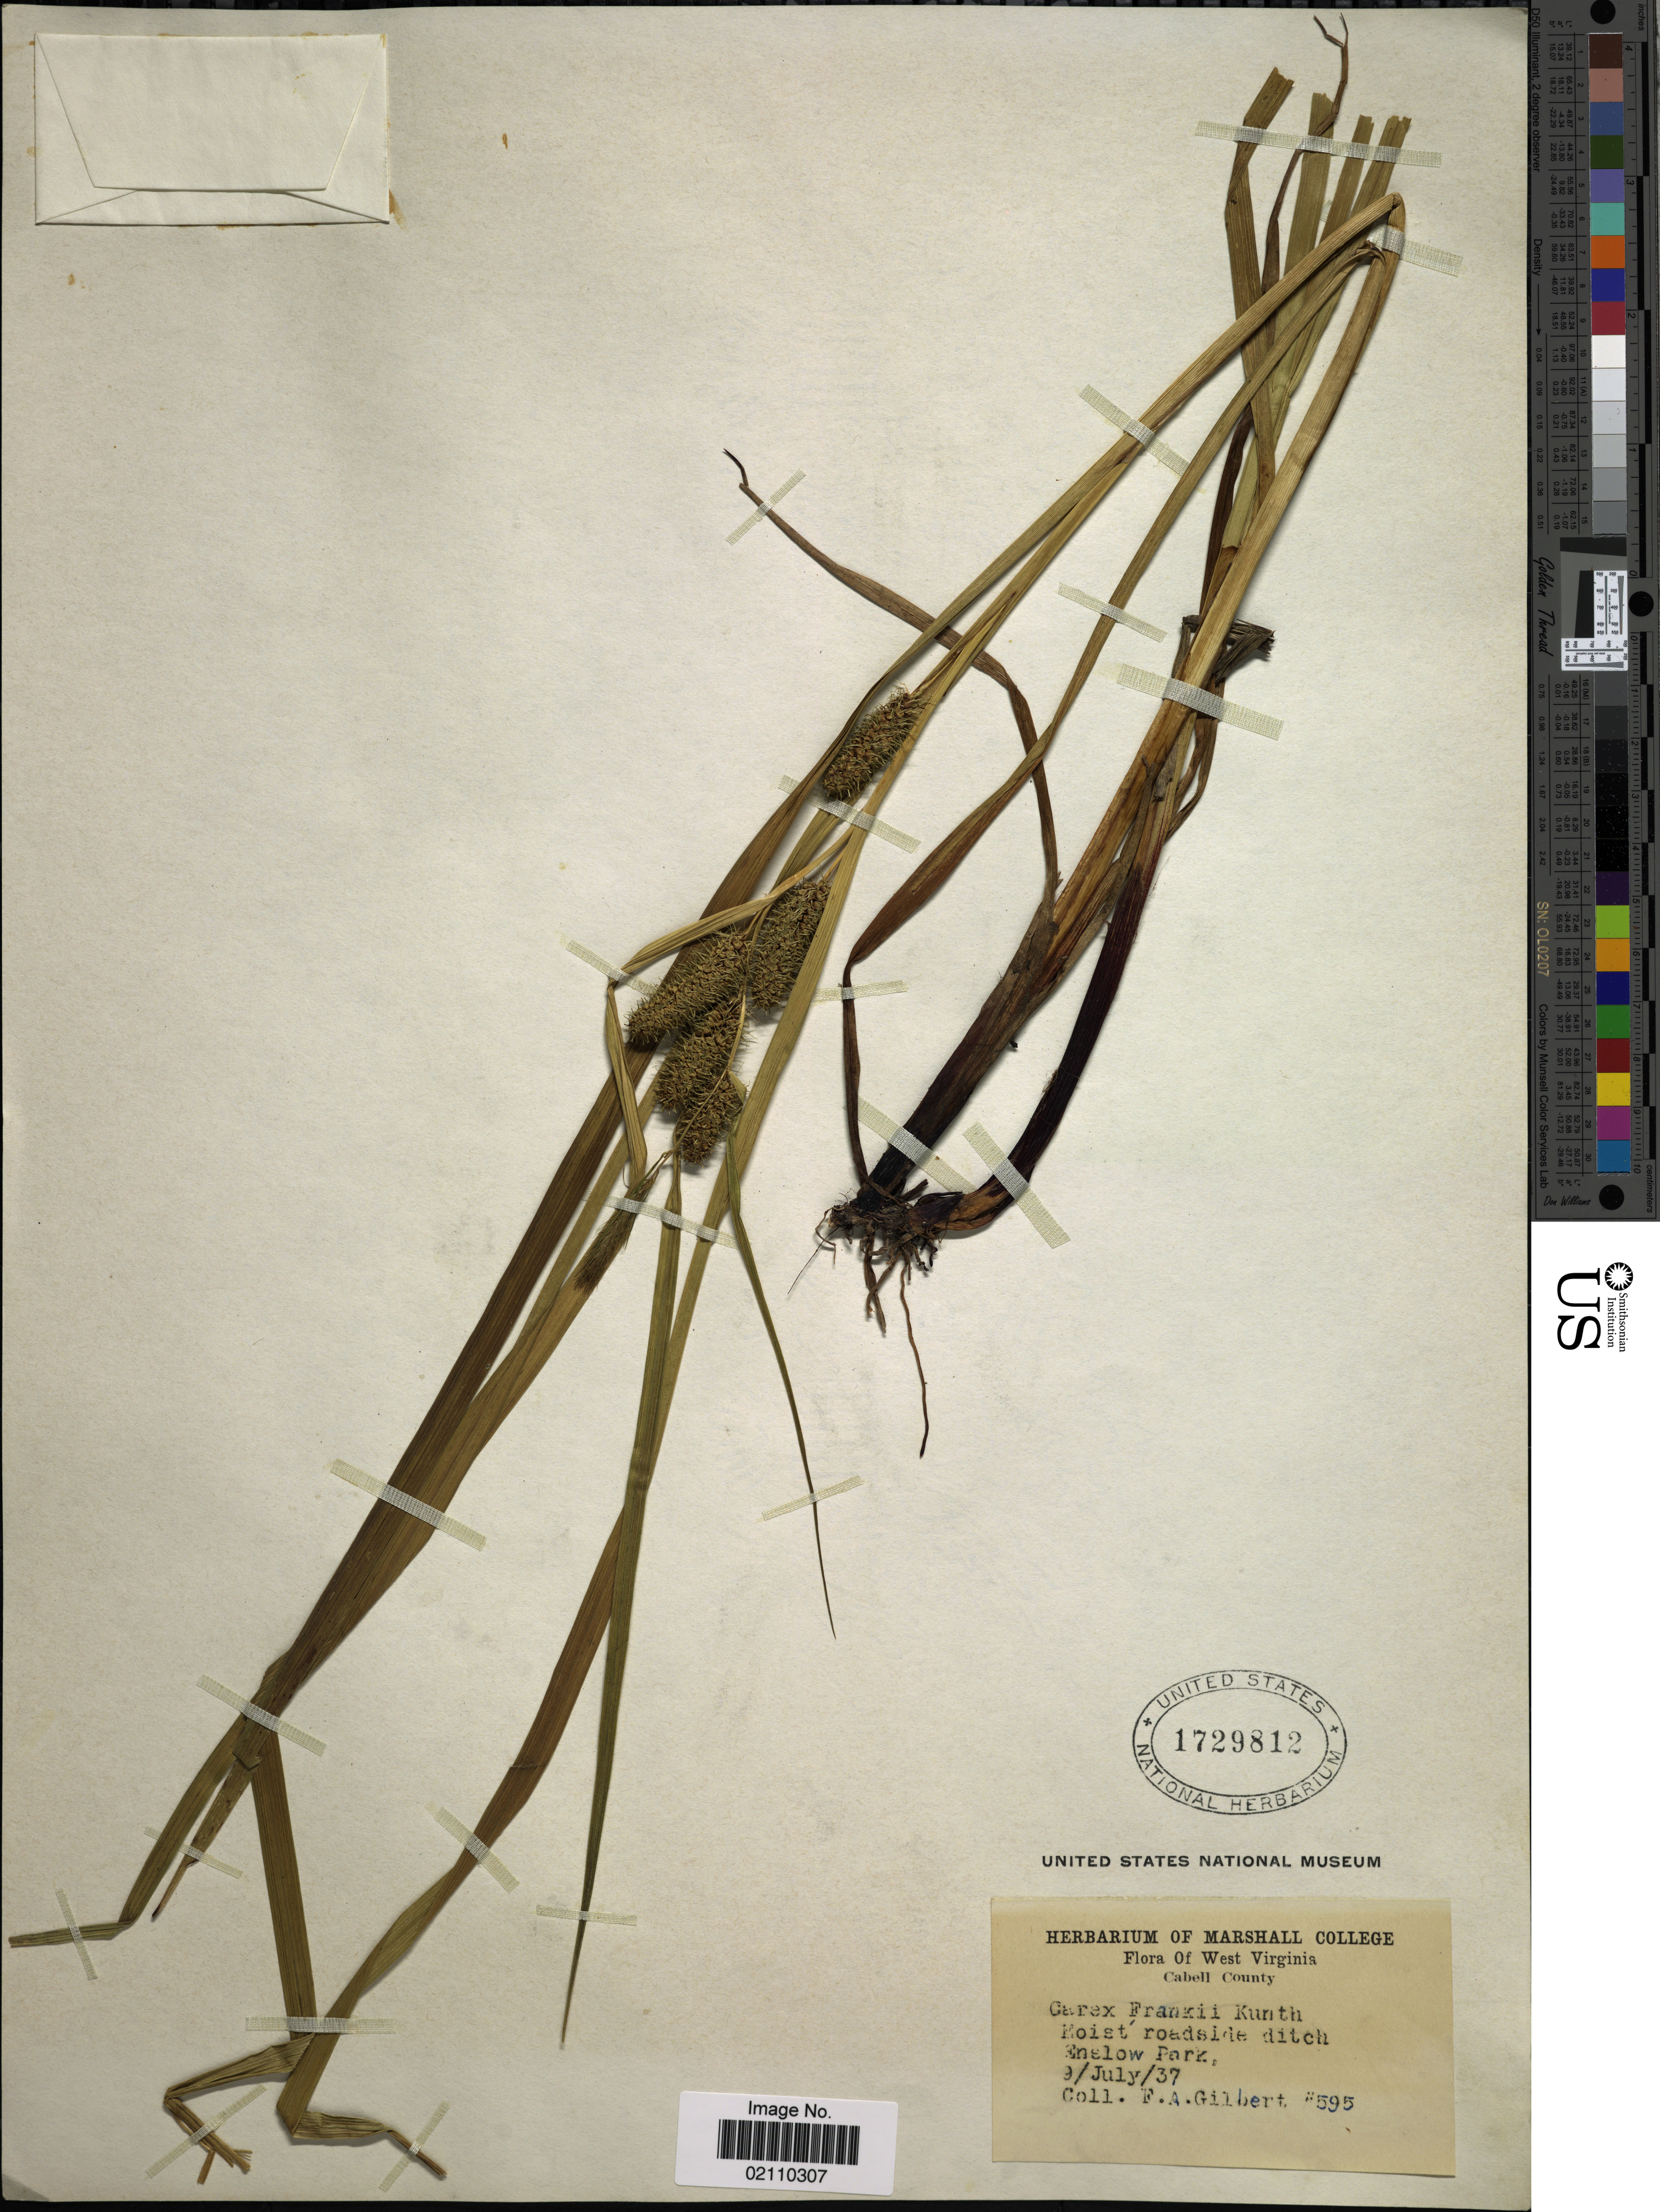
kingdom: Plantae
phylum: Tracheophyta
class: Liliopsida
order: Poales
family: Cyperaceae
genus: Carex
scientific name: Carex frankii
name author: Kunth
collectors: F. A. Gilbert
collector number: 595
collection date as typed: Transcribed d/m/y: 9/7/37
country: United States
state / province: West Virginia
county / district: Cabell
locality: Cabell County, moist roadside ditch, Enslow Park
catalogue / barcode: US 1729812